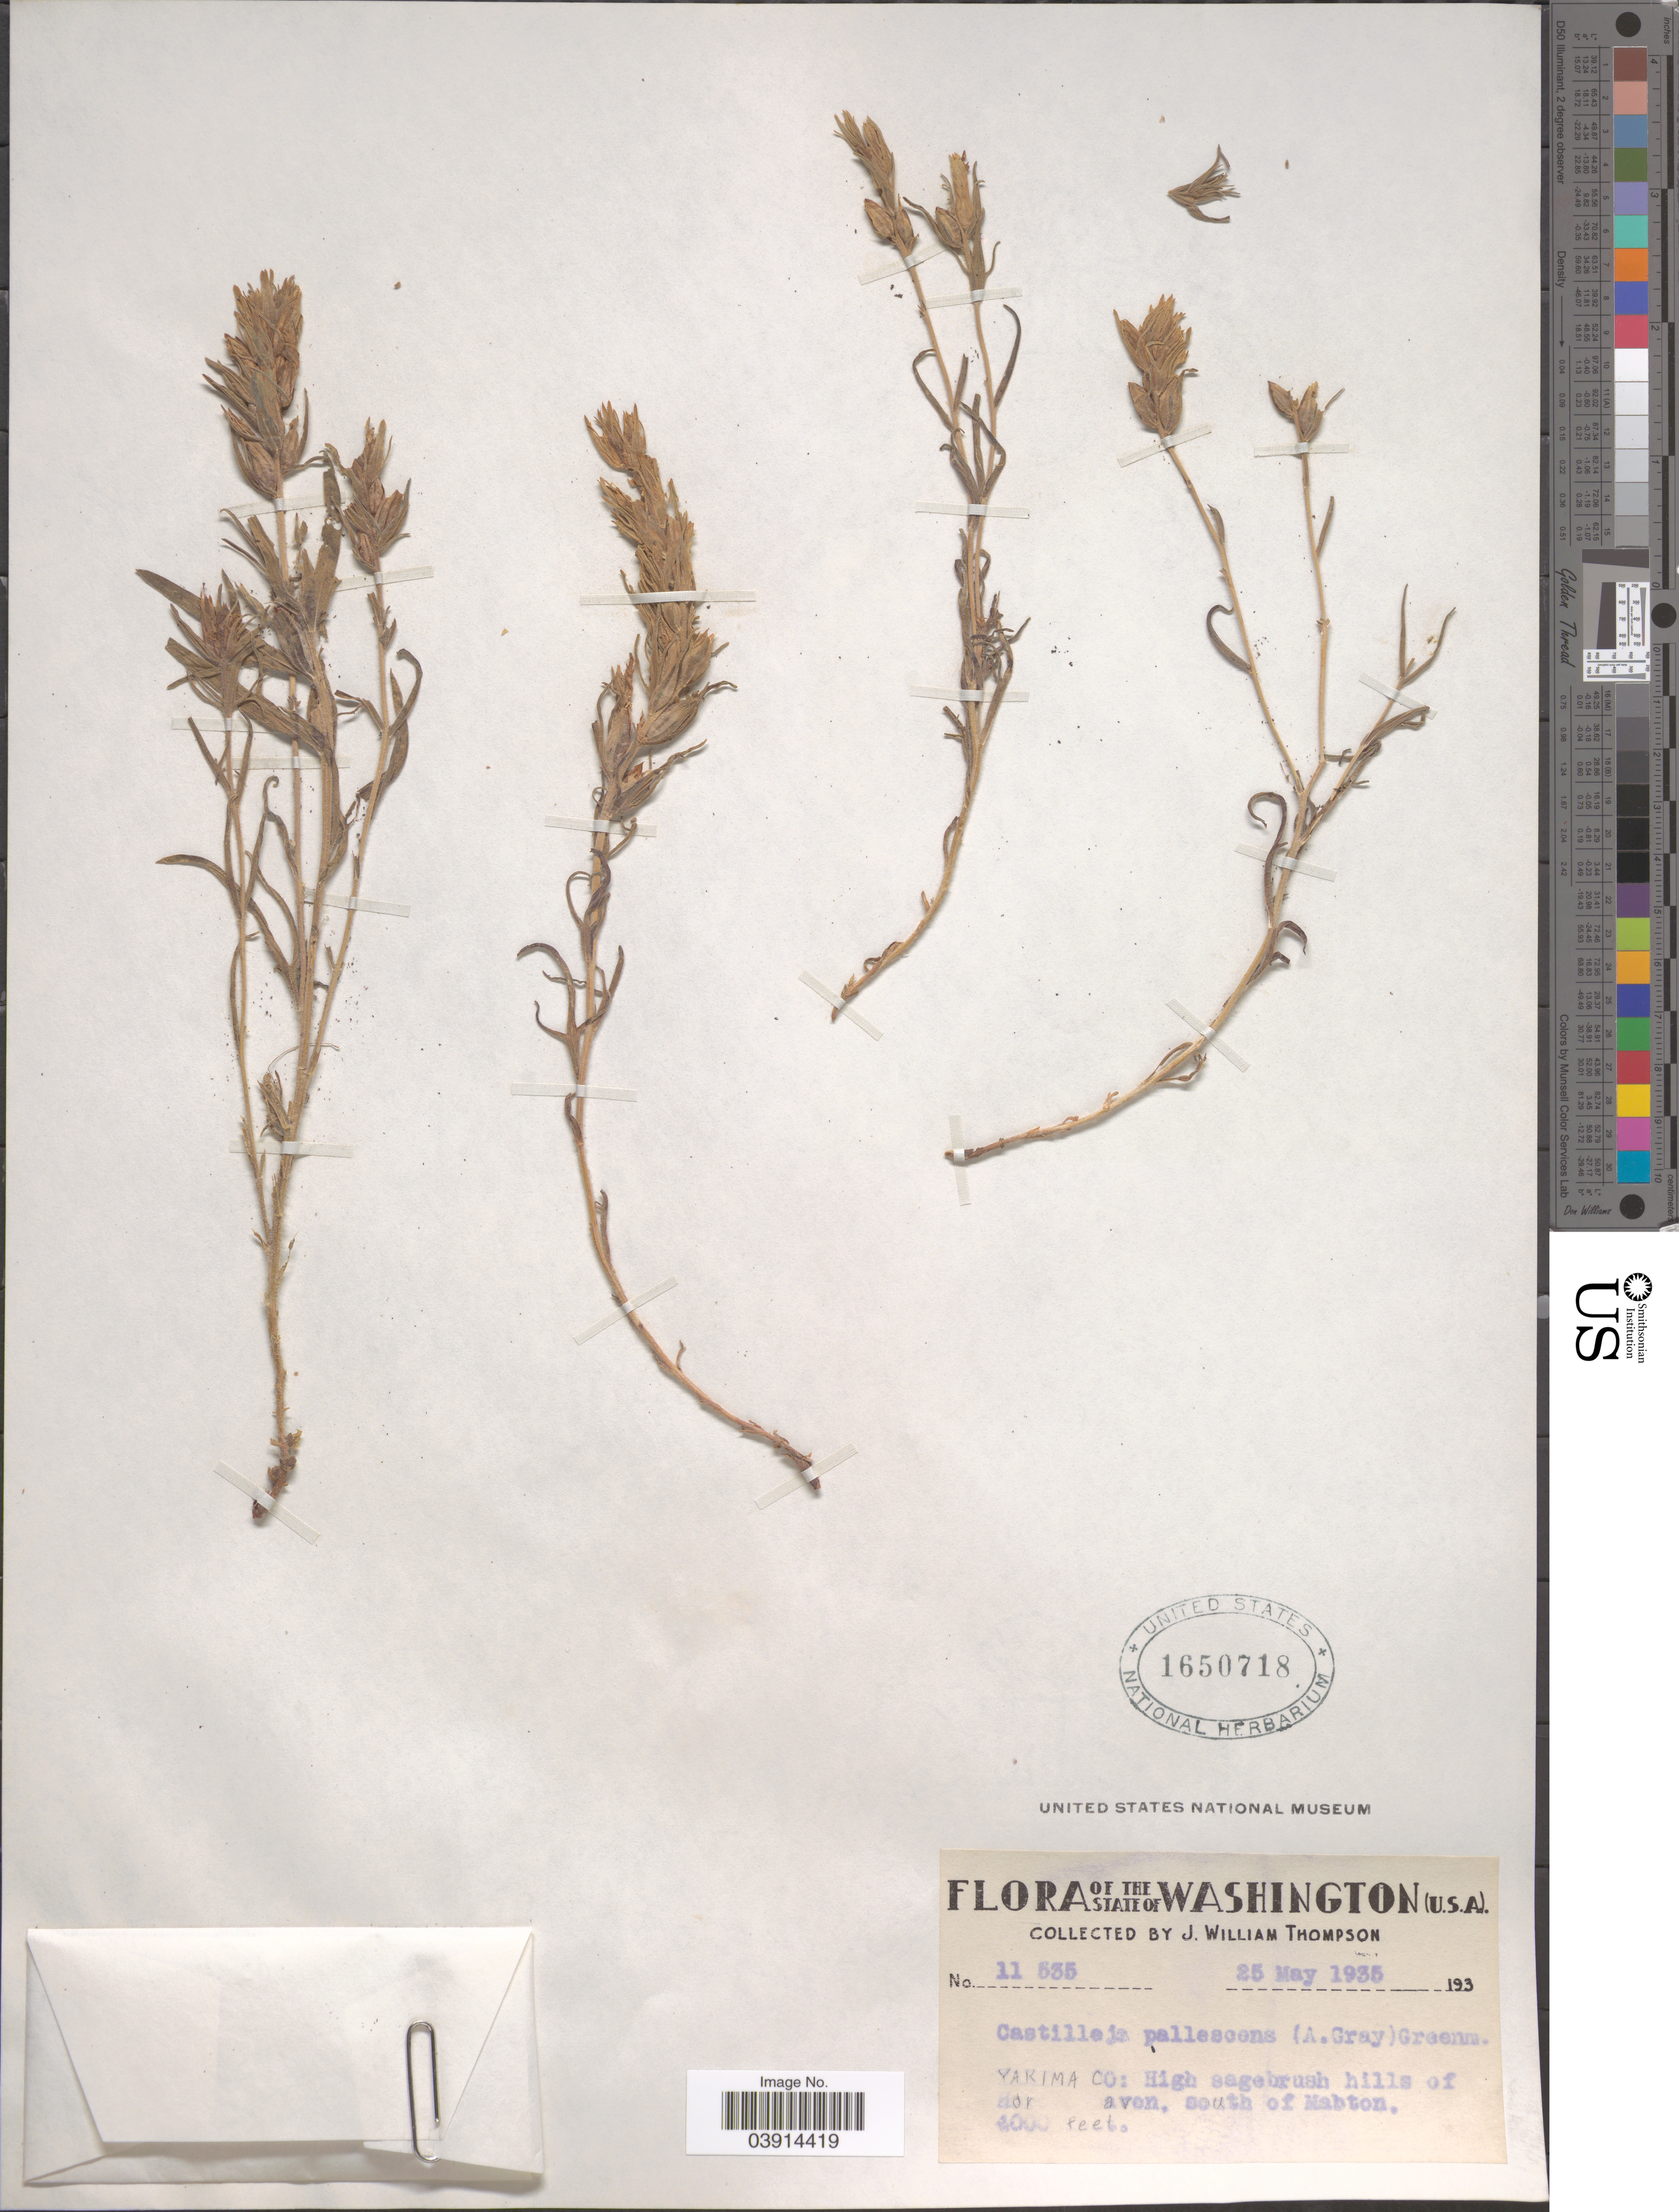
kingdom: Plantae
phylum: Tracheophyta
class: Magnoliopsida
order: Lamiales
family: Orobanchaceae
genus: Castilleja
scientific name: Castilleja thompsonii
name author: Pennell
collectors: J. W. Thompson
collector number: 11535*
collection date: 1935-05-25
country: United States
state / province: Washington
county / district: Yakima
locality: Yakima Co: High sagebrush hills of [illegible text] aven, south of Mabton.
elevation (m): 914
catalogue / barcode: US 1650718